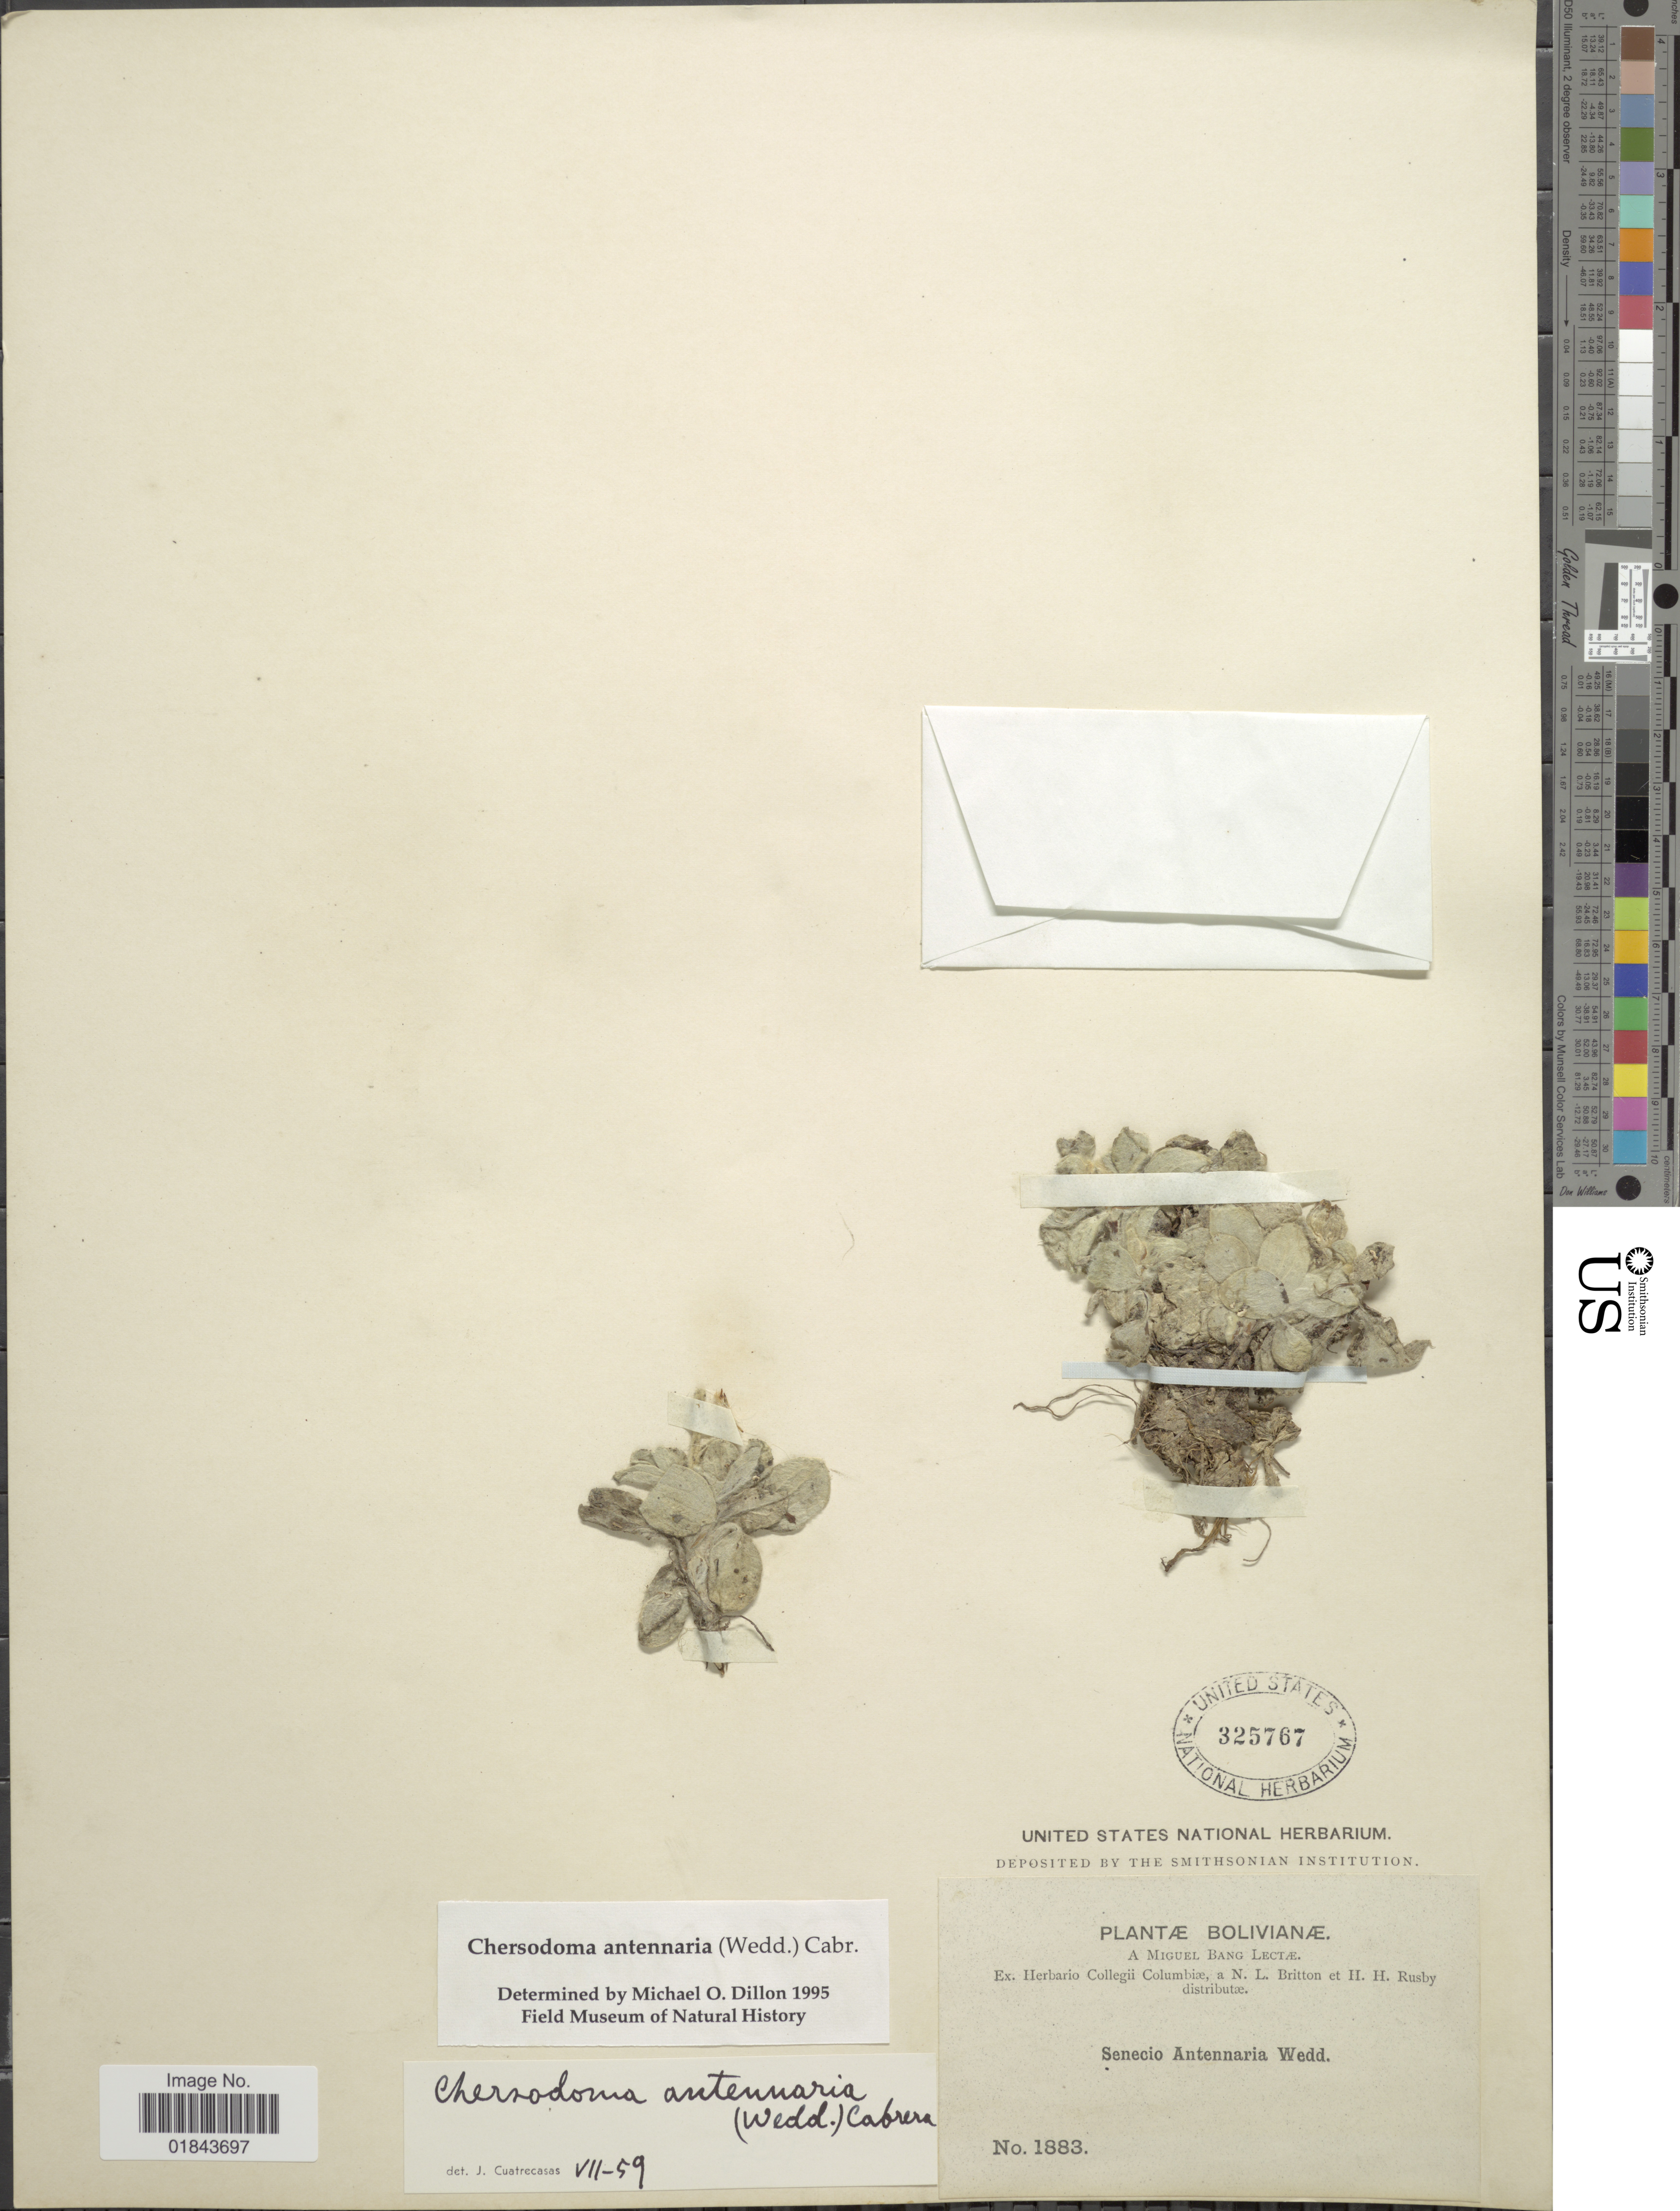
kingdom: Plantae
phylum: Tracheophyta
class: Magnoliopsida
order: Asterales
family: Asteraceae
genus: Chersodoma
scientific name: Chersodoma antennaria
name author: (Wedd.) Cabrera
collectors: M. Bang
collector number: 1883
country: Bolivia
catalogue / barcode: US 325767